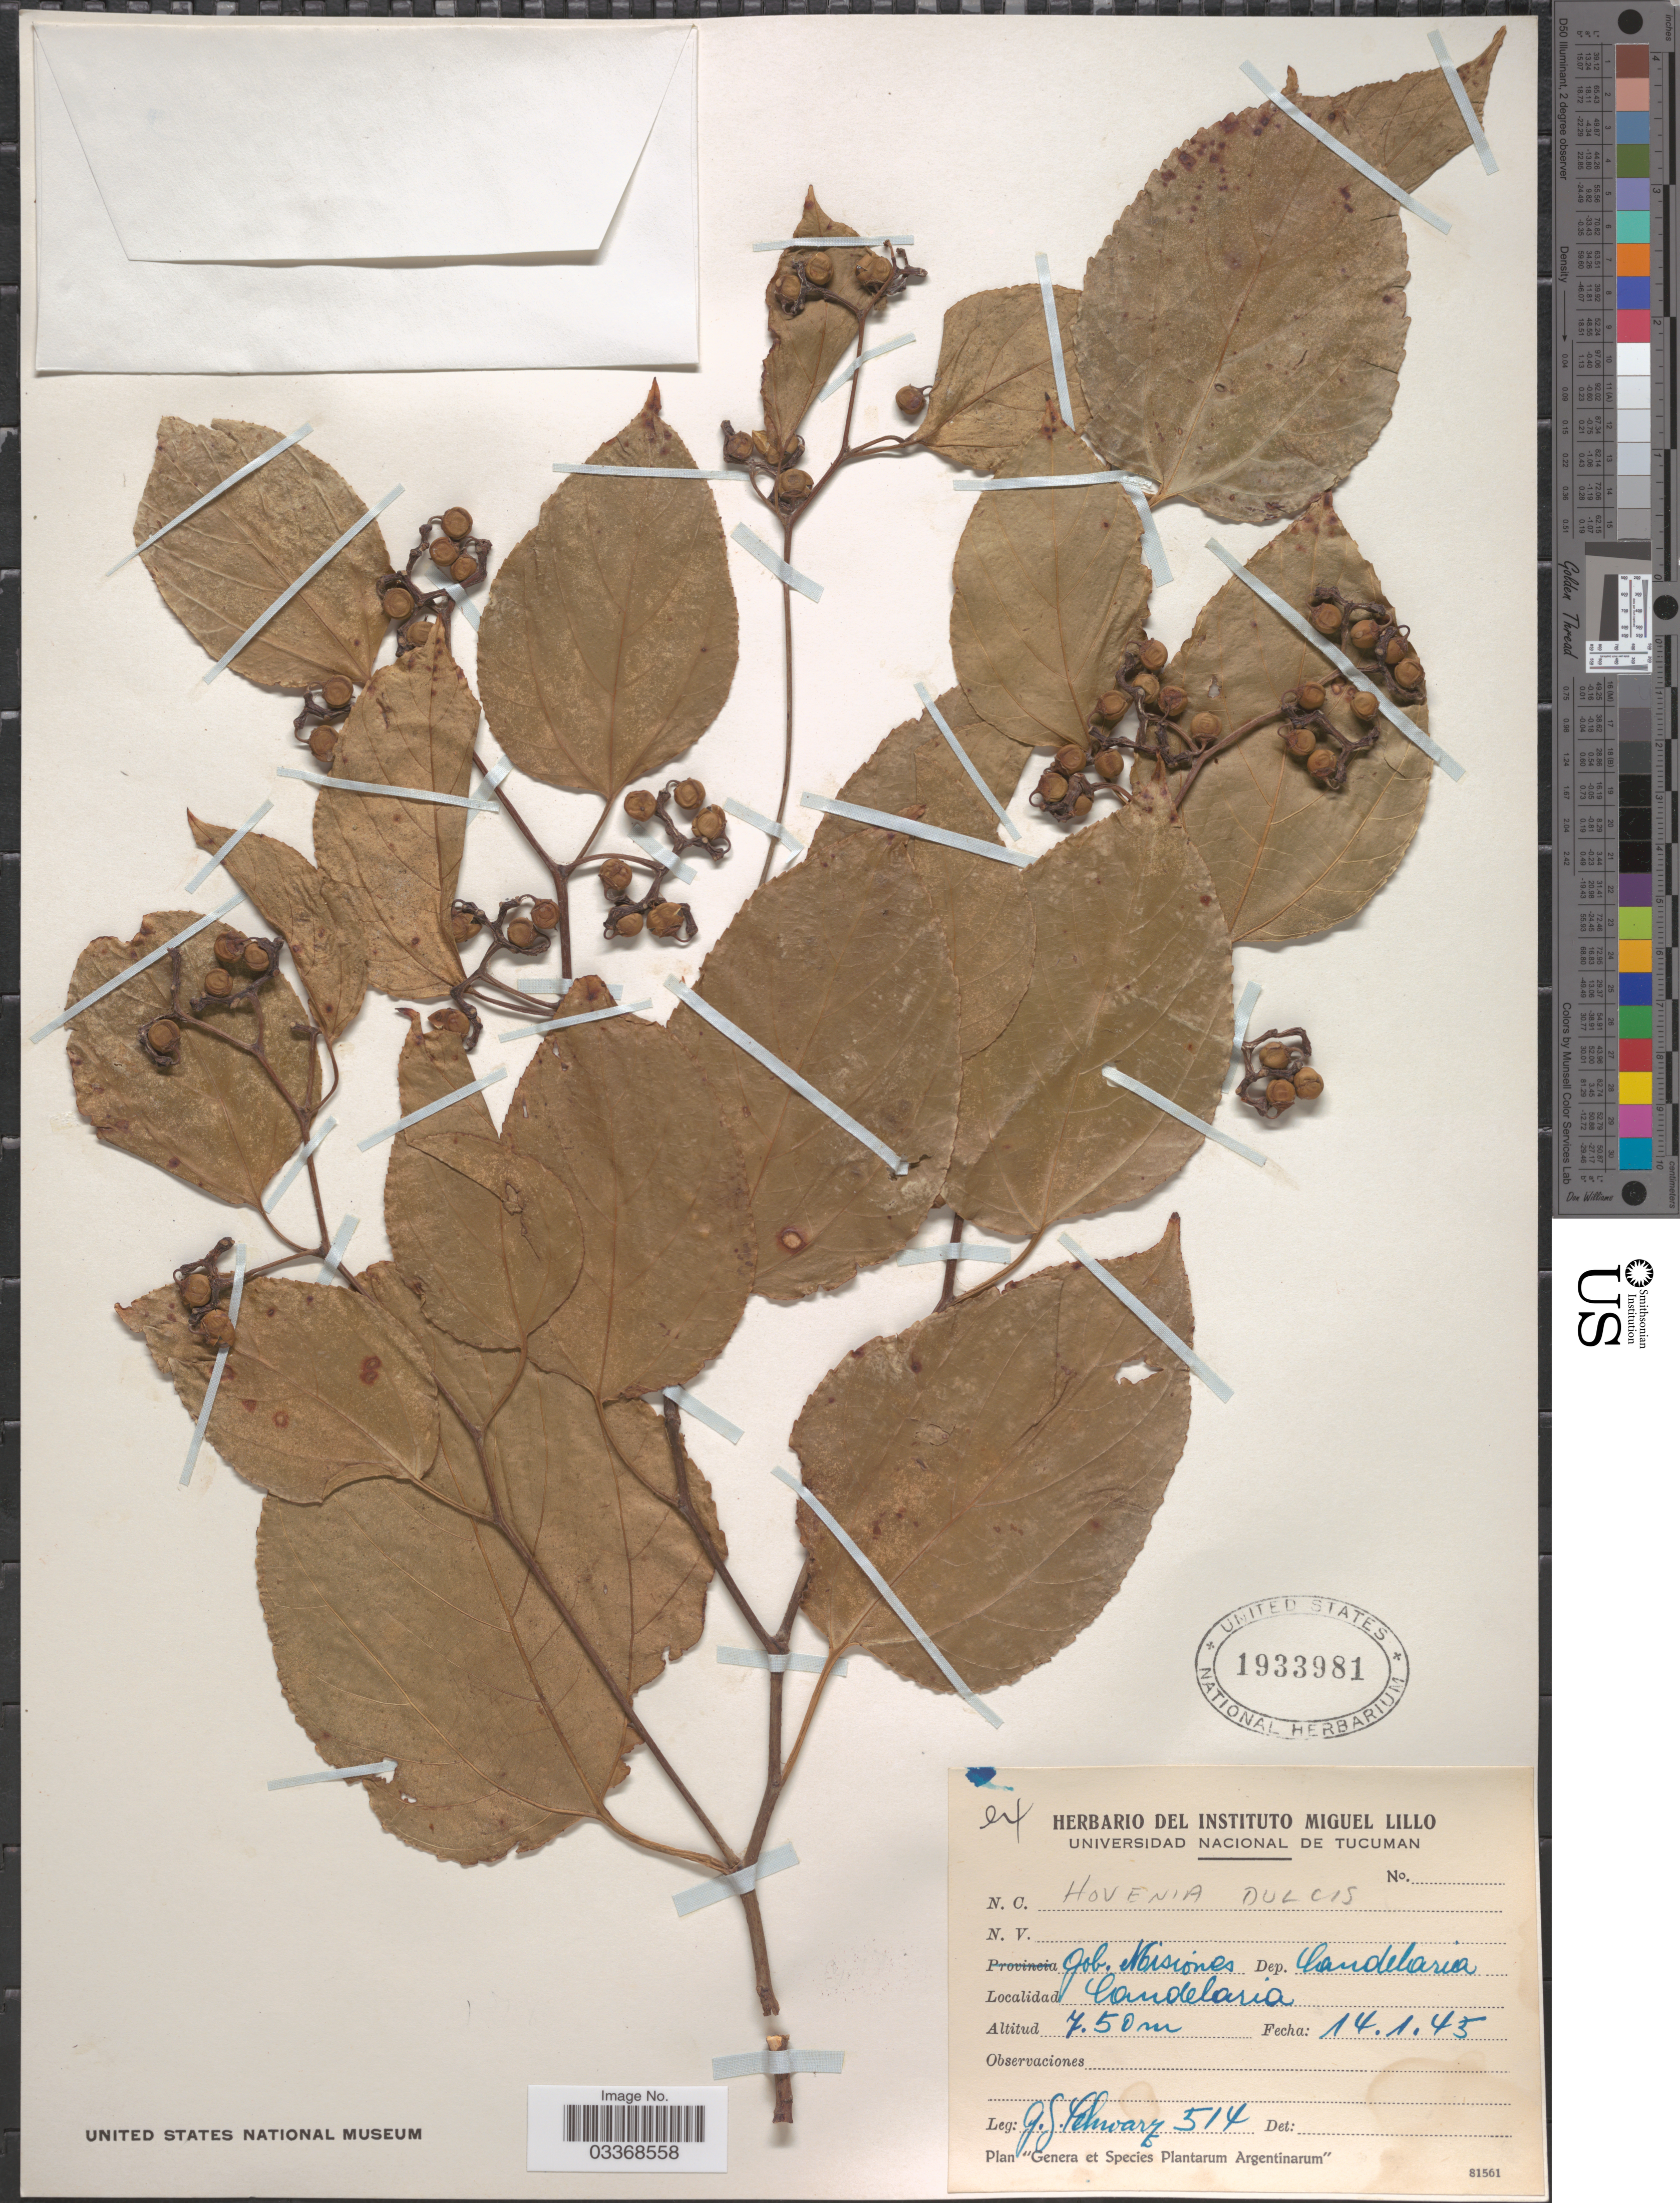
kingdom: Plantae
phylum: Tracheophyta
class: Magnoliopsida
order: Rosales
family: Rhamnaceae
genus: Hovenia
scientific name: Hovenia dulcis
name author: Thunb.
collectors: G. J. Schwarz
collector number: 514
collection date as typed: Transcribed d/m/y: 14/1/45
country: Argentina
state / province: Misiones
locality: Gob. Misiones. Dep. Candelaria. Candelaria.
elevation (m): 750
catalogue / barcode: US 1933981